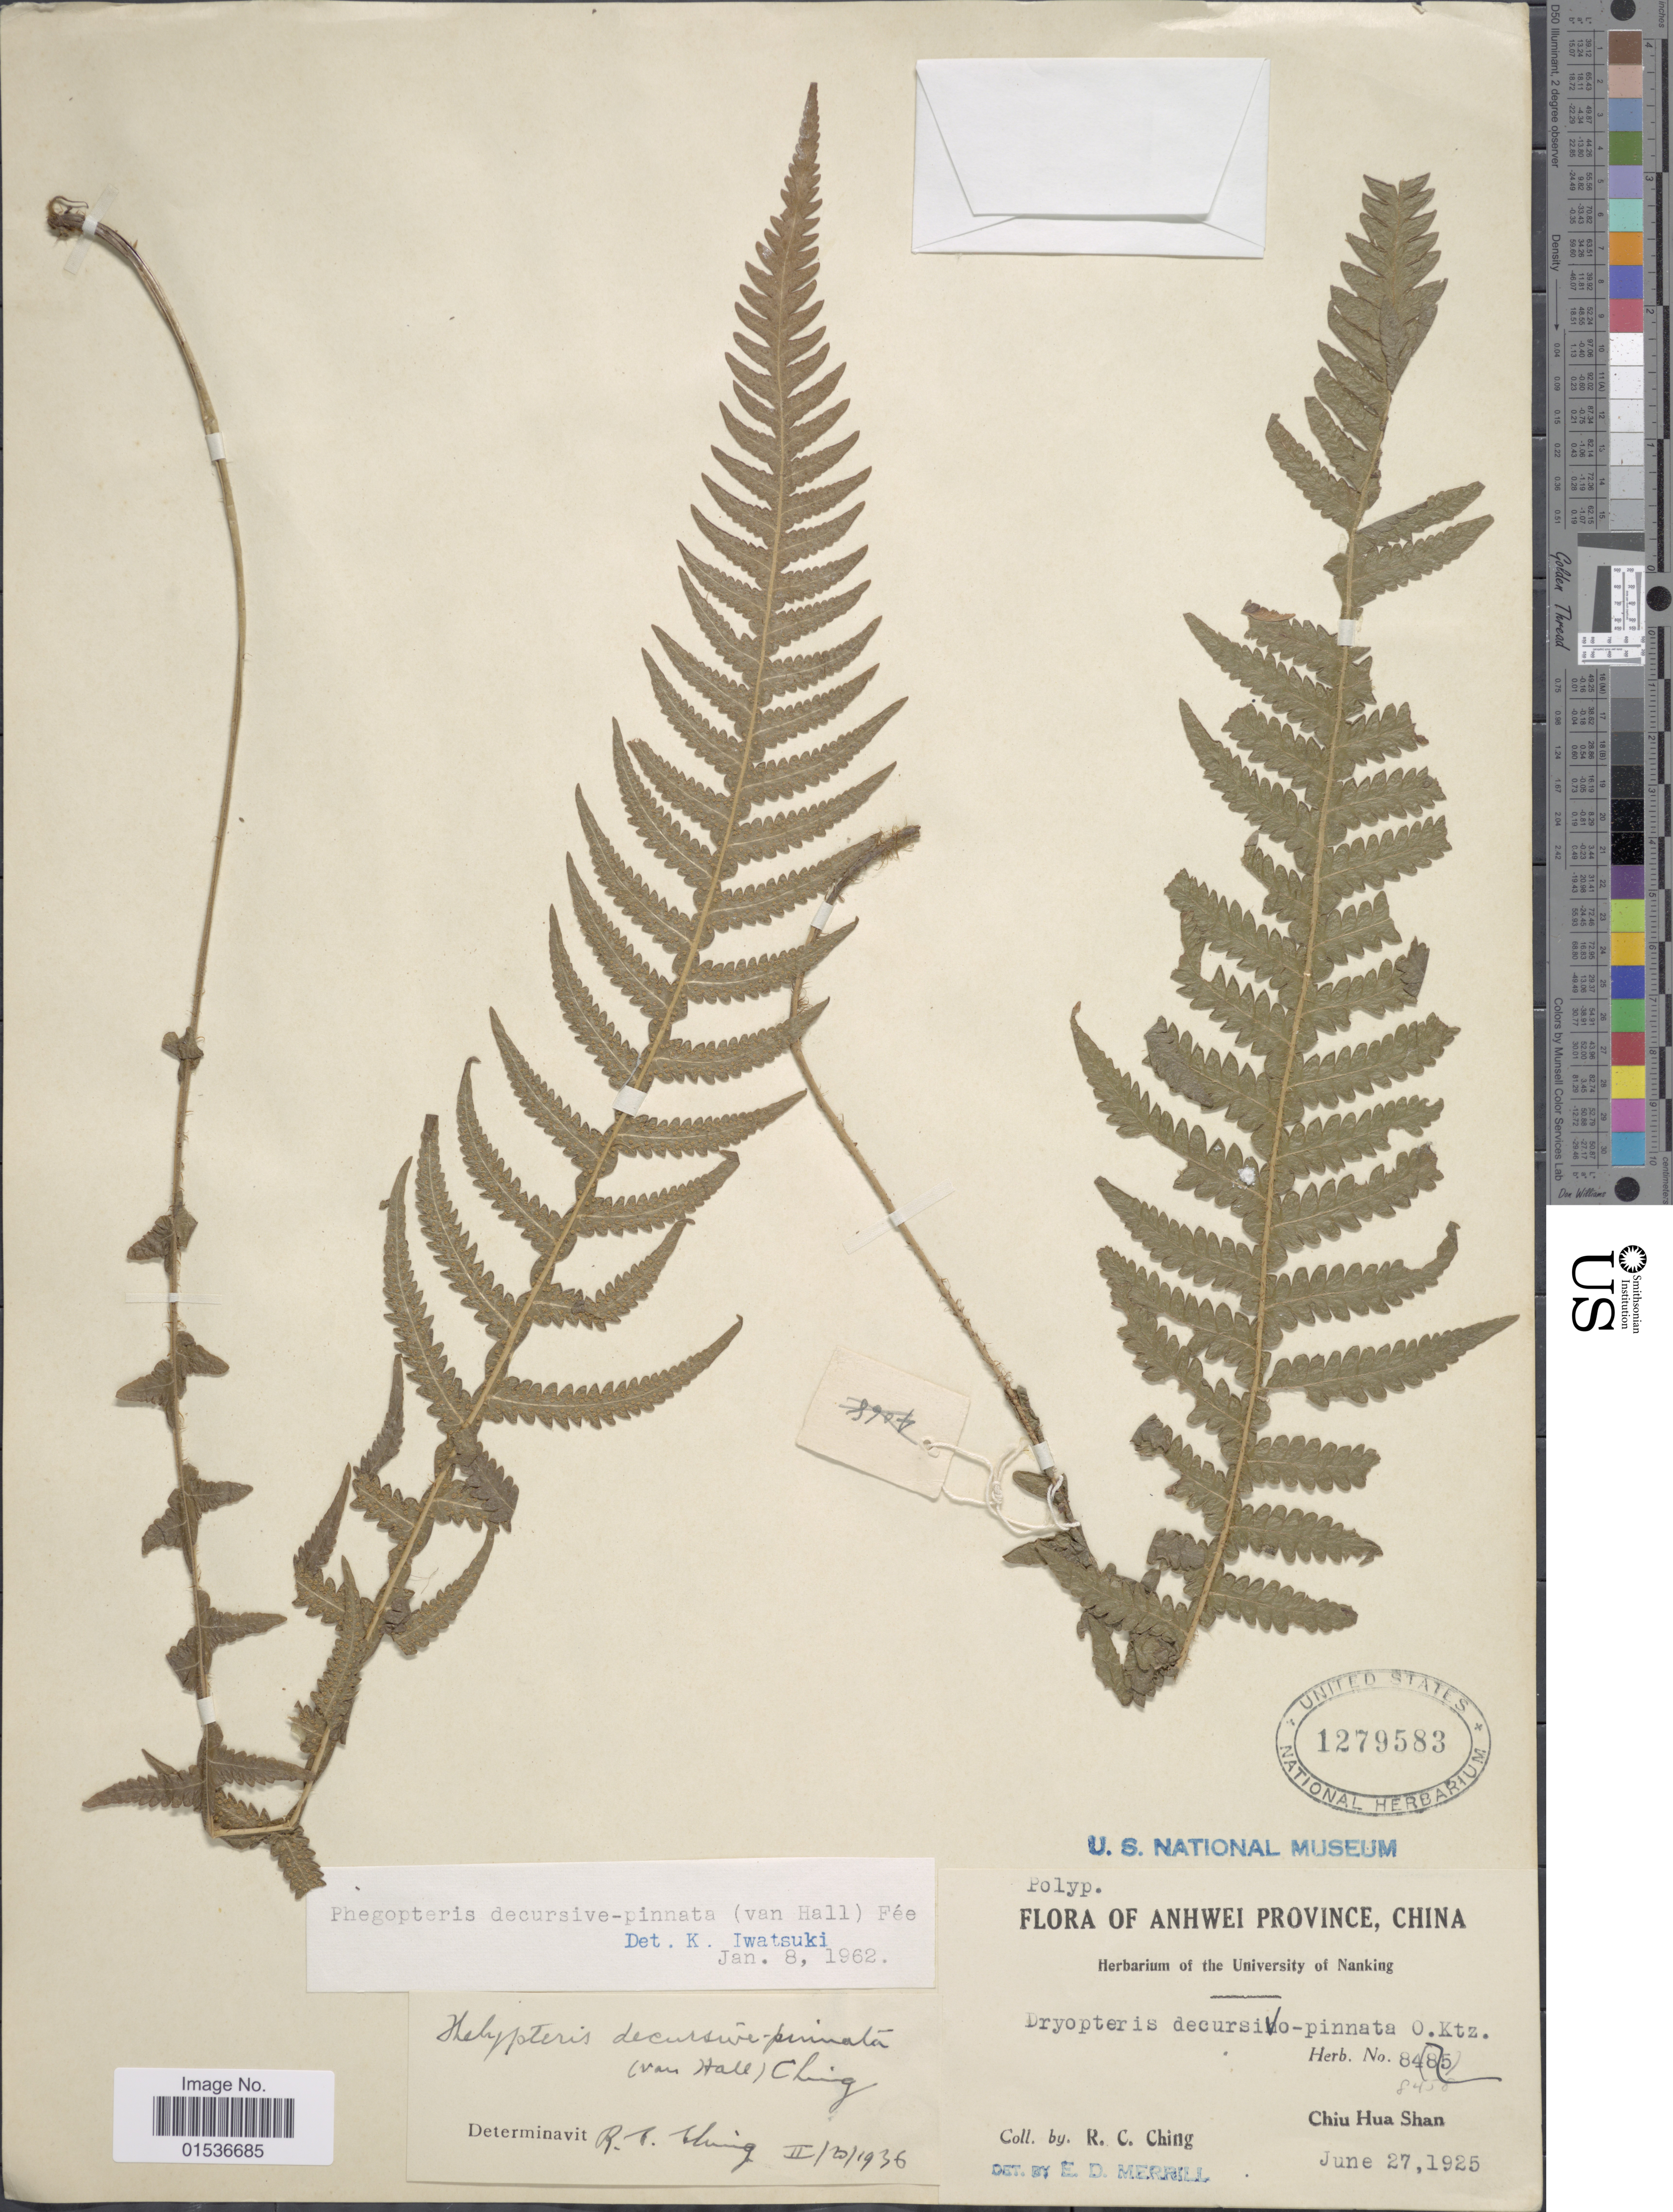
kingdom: Plantae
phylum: Tracheophyta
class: Polypodiopsida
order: Polypodiales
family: Thelypteridaceae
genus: Phegopteris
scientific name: Phegopteris decursivepinnata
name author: (H.C. Hall) Fée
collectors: R. C. Ching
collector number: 8485*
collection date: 1925-06-27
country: China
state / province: Anhui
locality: Anhwei Province., China, Chiu Hua Shan.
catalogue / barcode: US 1279583